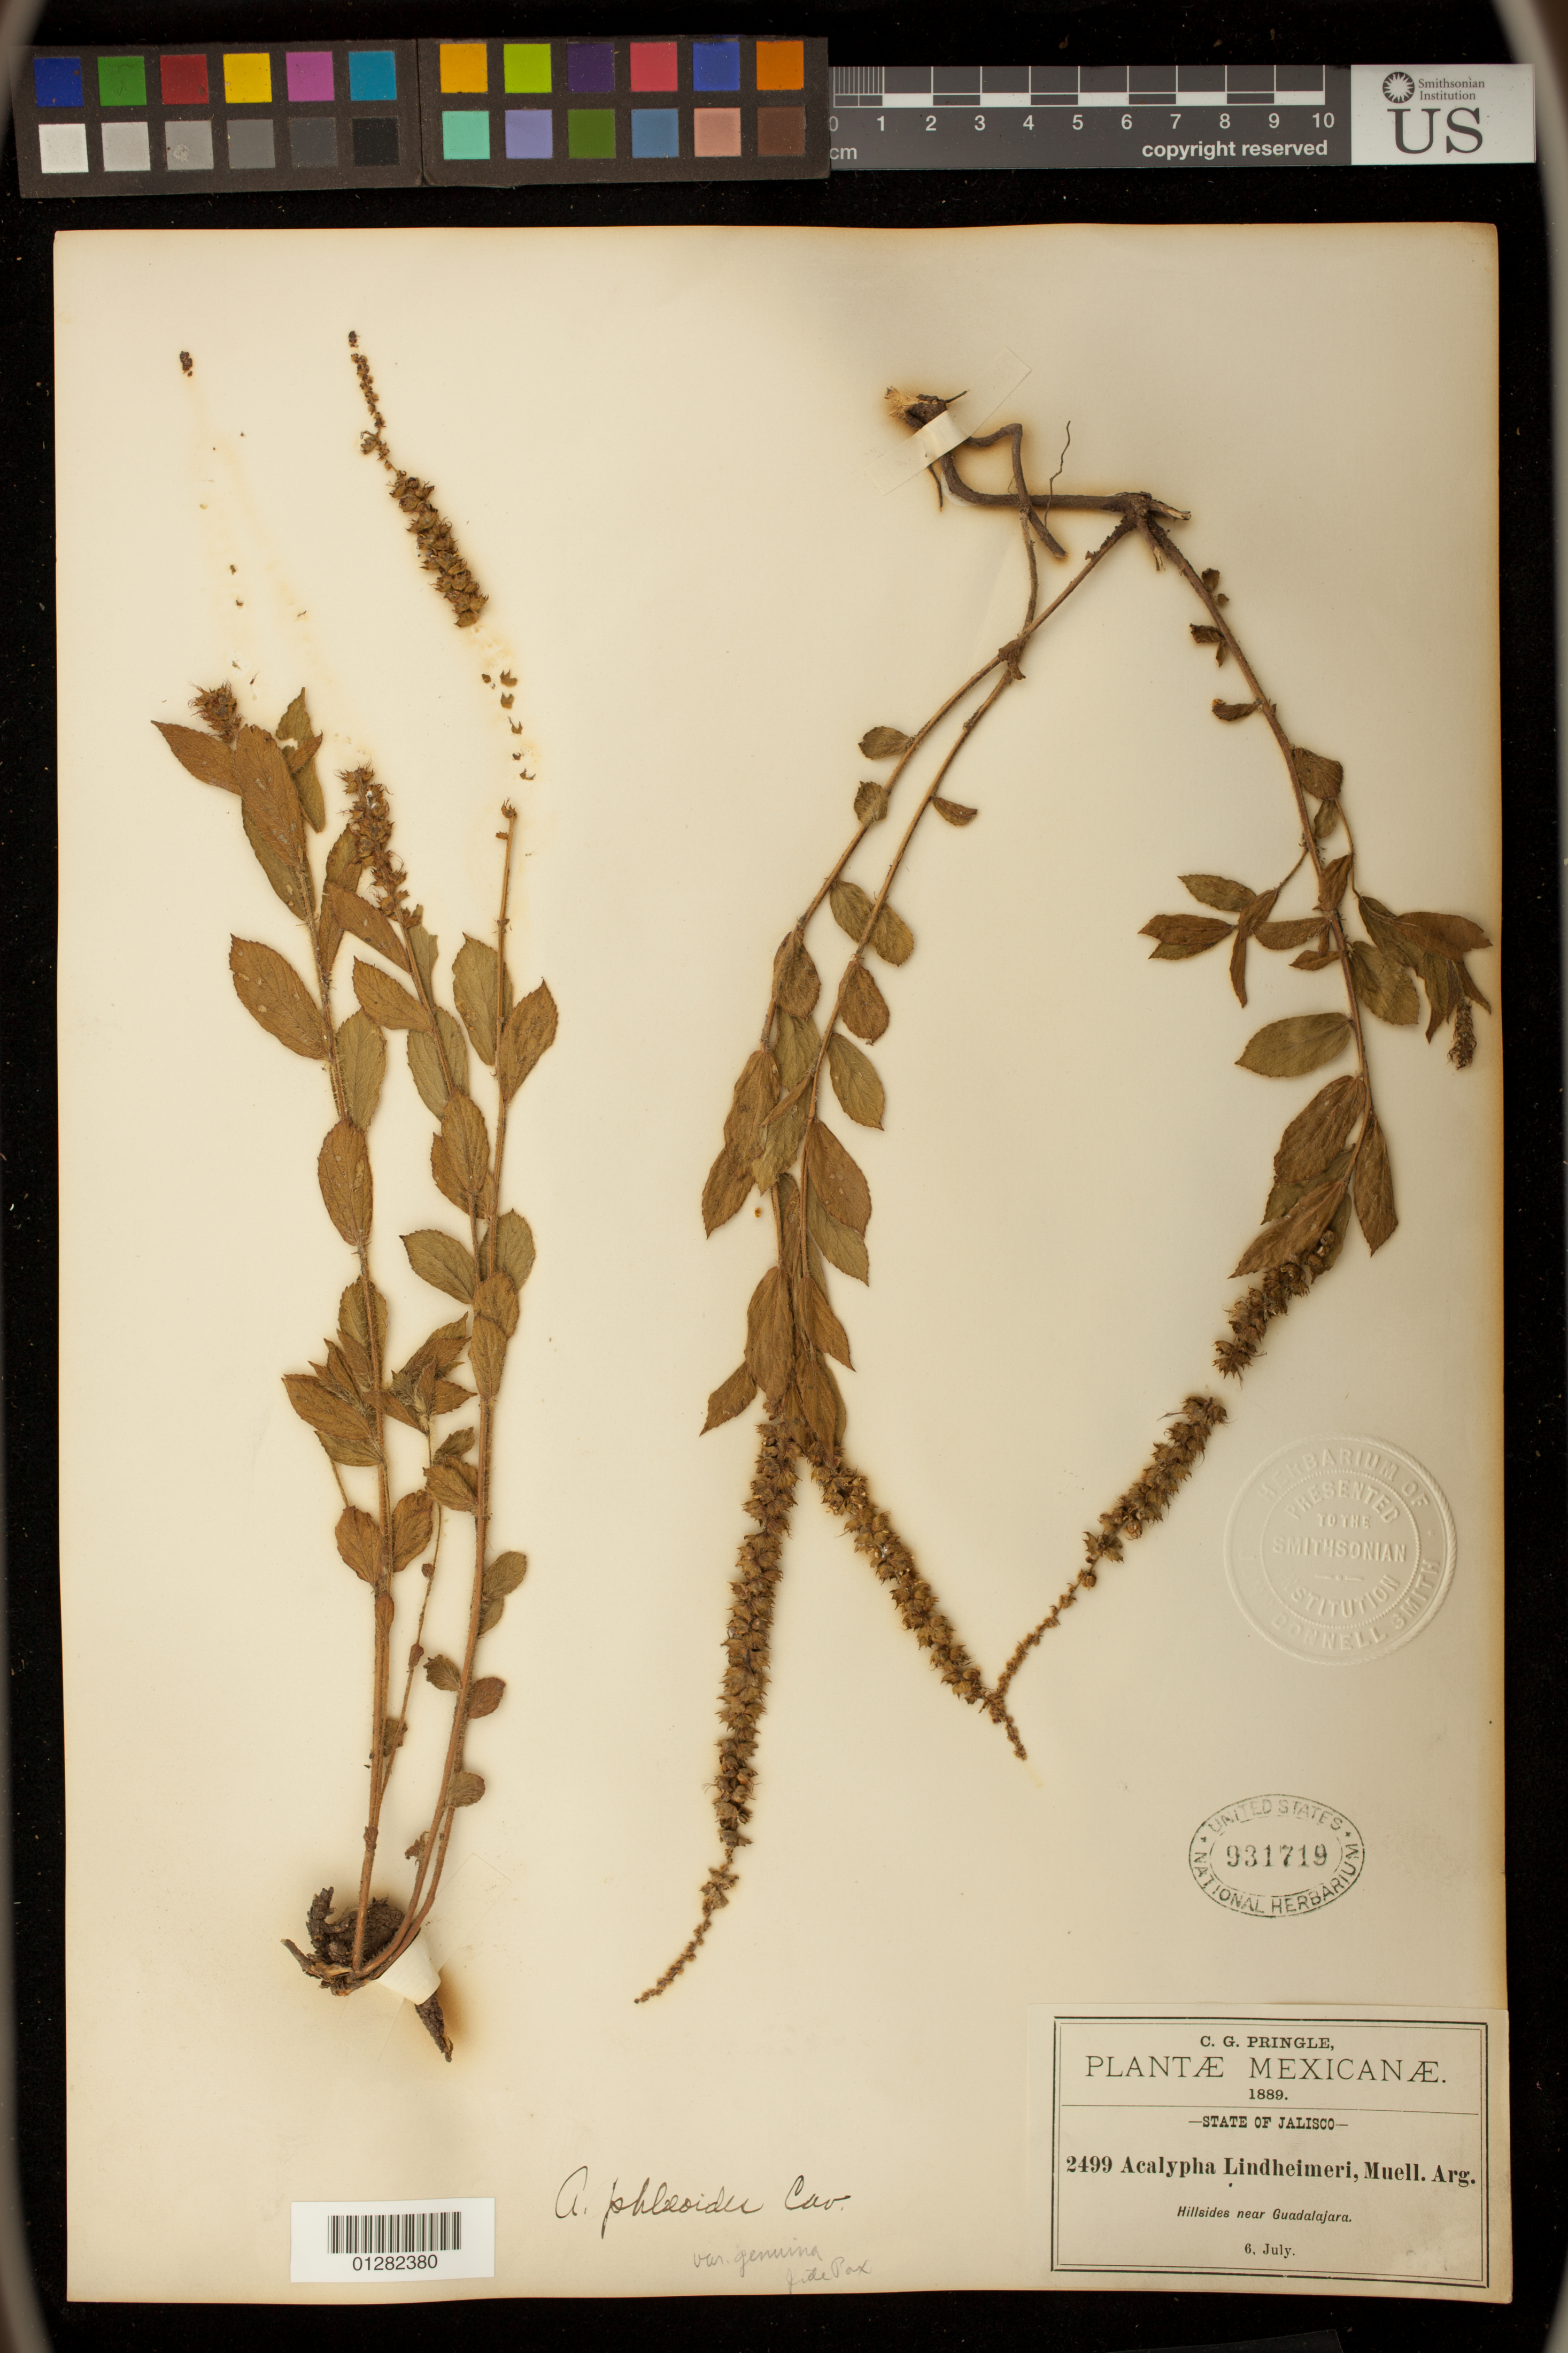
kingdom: Plantae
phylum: Tracheophyta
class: Magnoliopsida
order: Malpighiales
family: Euphorbiaceae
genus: Acalypha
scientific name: Acalypha phleoides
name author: Cav.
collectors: C. A. Purpus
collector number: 2499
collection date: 1889-07-06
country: Mexico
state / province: Jalisco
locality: Hillsides near Guadalajara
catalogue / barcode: US 931719